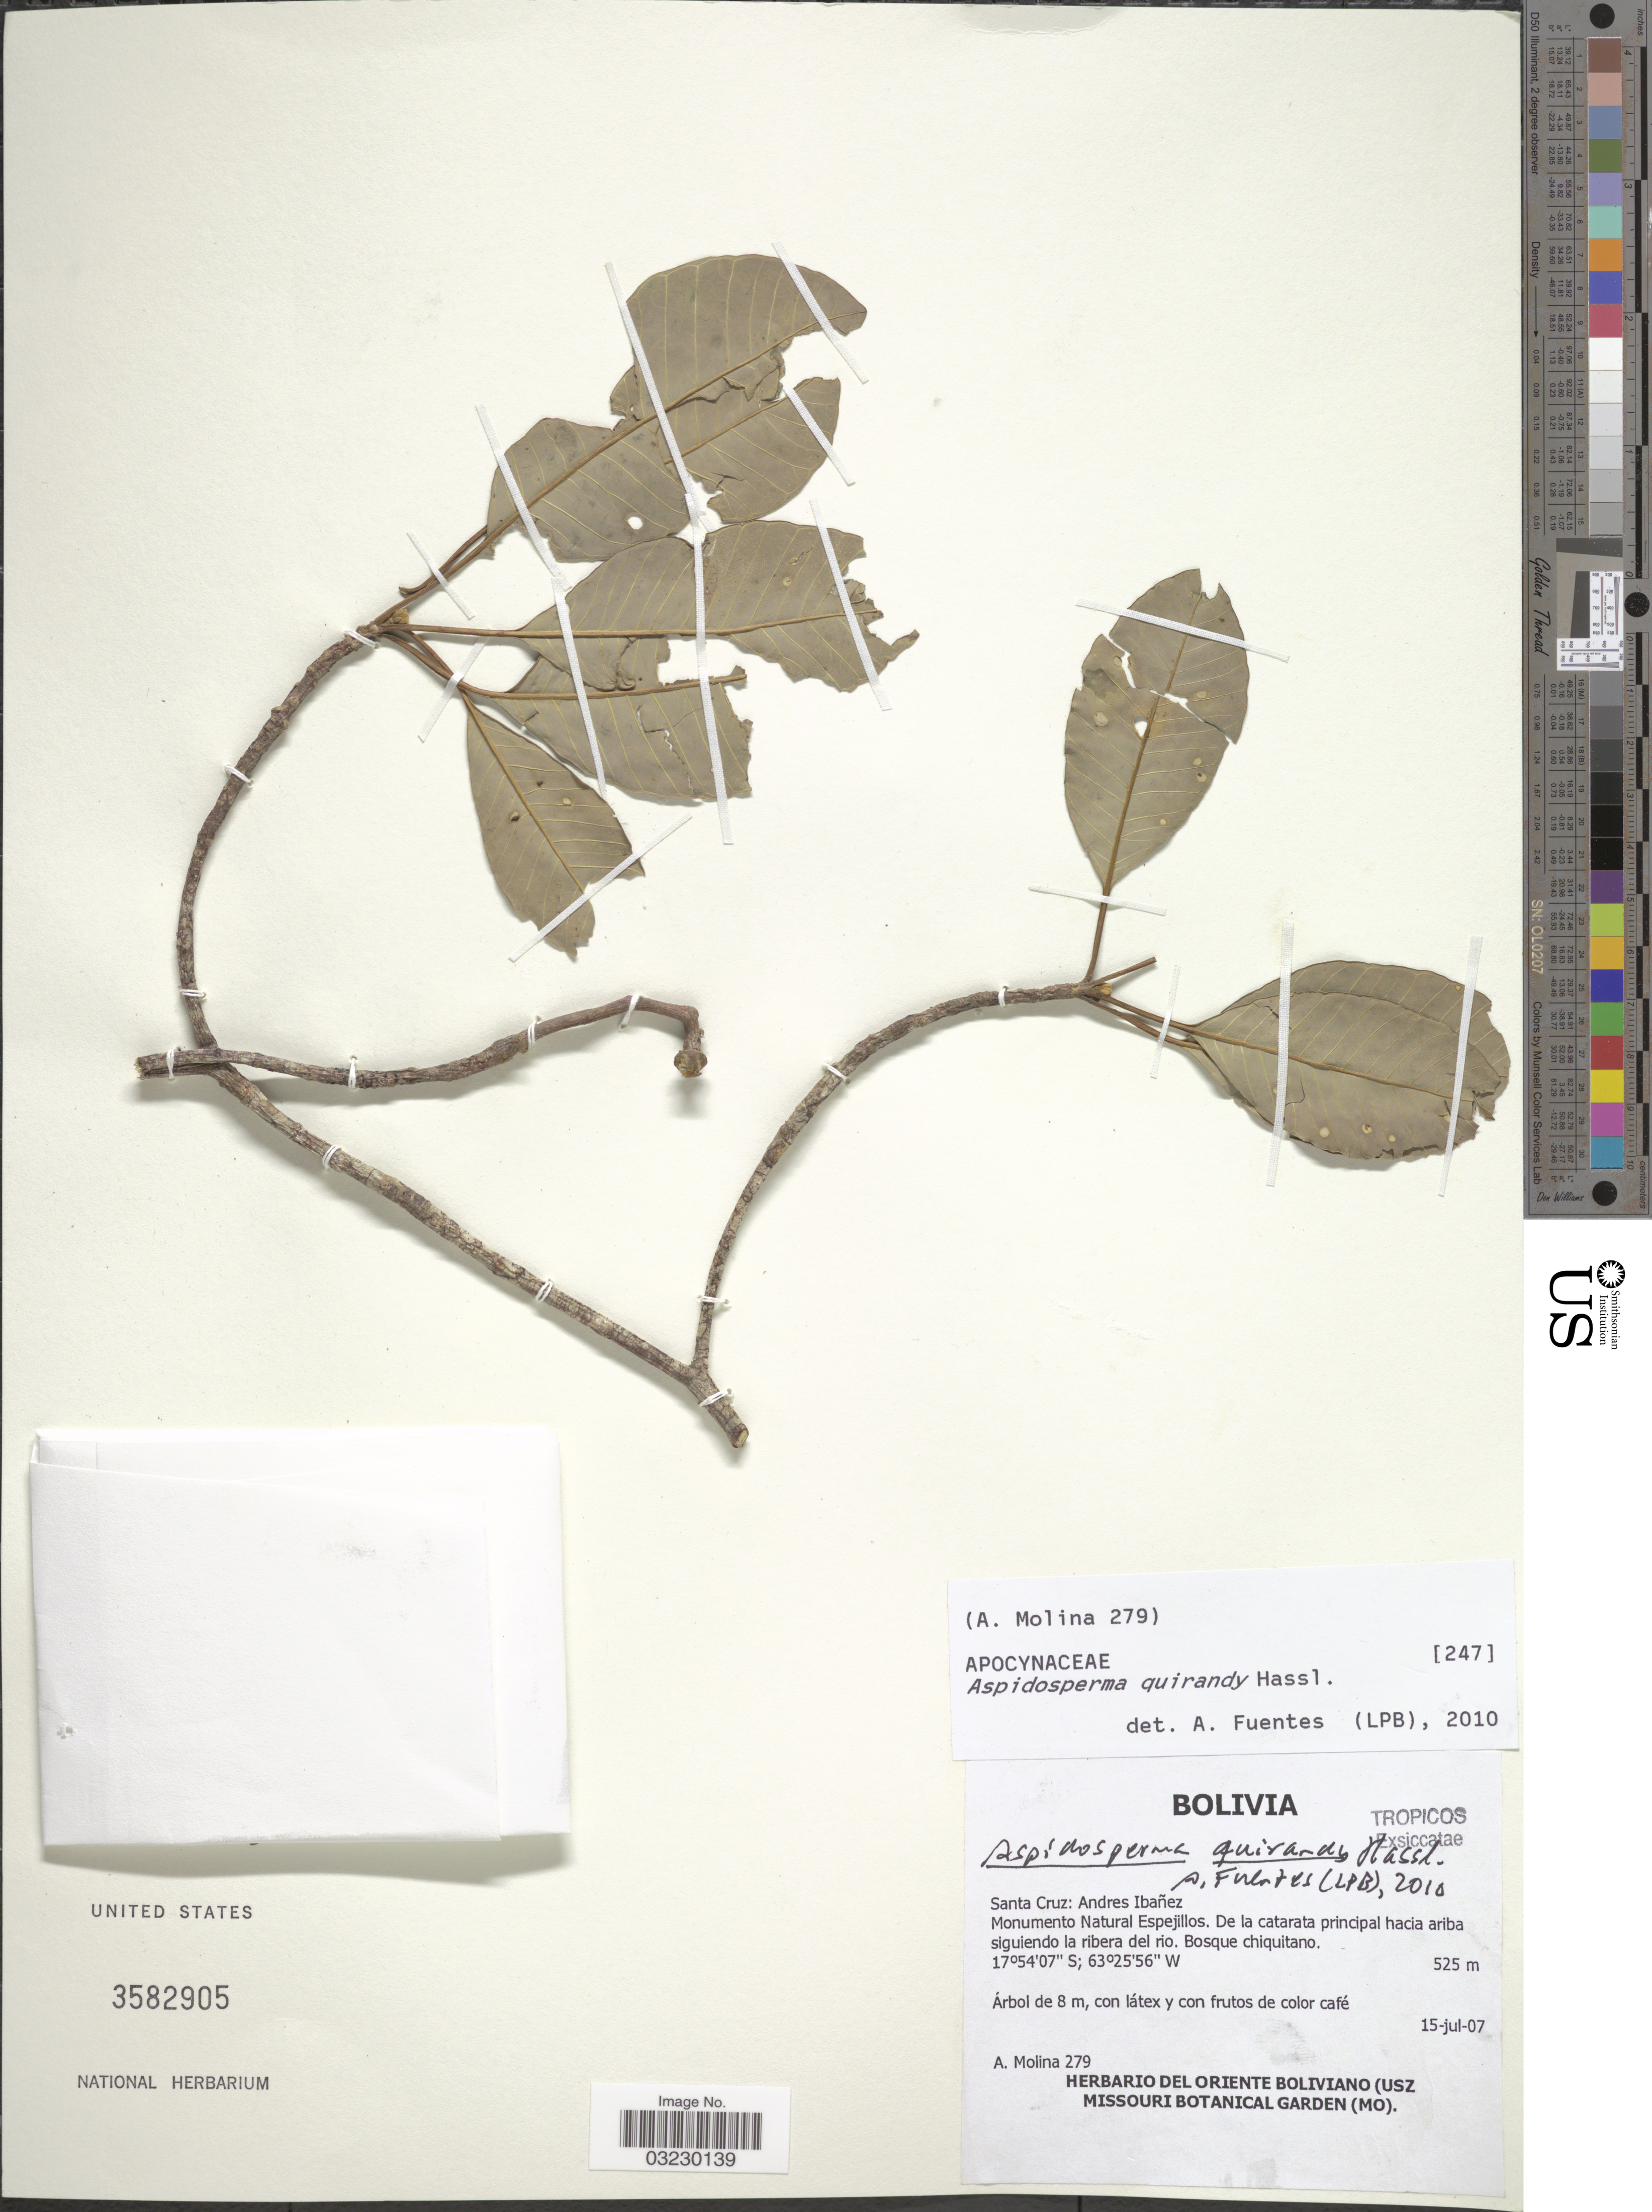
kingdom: Plantae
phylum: Tracheophyta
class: Magnoliopsida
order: Gentianales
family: Apocynaceae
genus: Aspidosperma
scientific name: Aspidosperma quirandy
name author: Hassl.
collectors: A. Molina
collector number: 279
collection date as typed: Transcribed d/m/y: 15/7/7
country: Bolivia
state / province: Santa Cruz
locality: Andres Ibañez. Monumento Natural Espejillos. De la catarata principal hacia ariba siguiendo la ribera del rio.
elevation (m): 525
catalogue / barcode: US 3582905